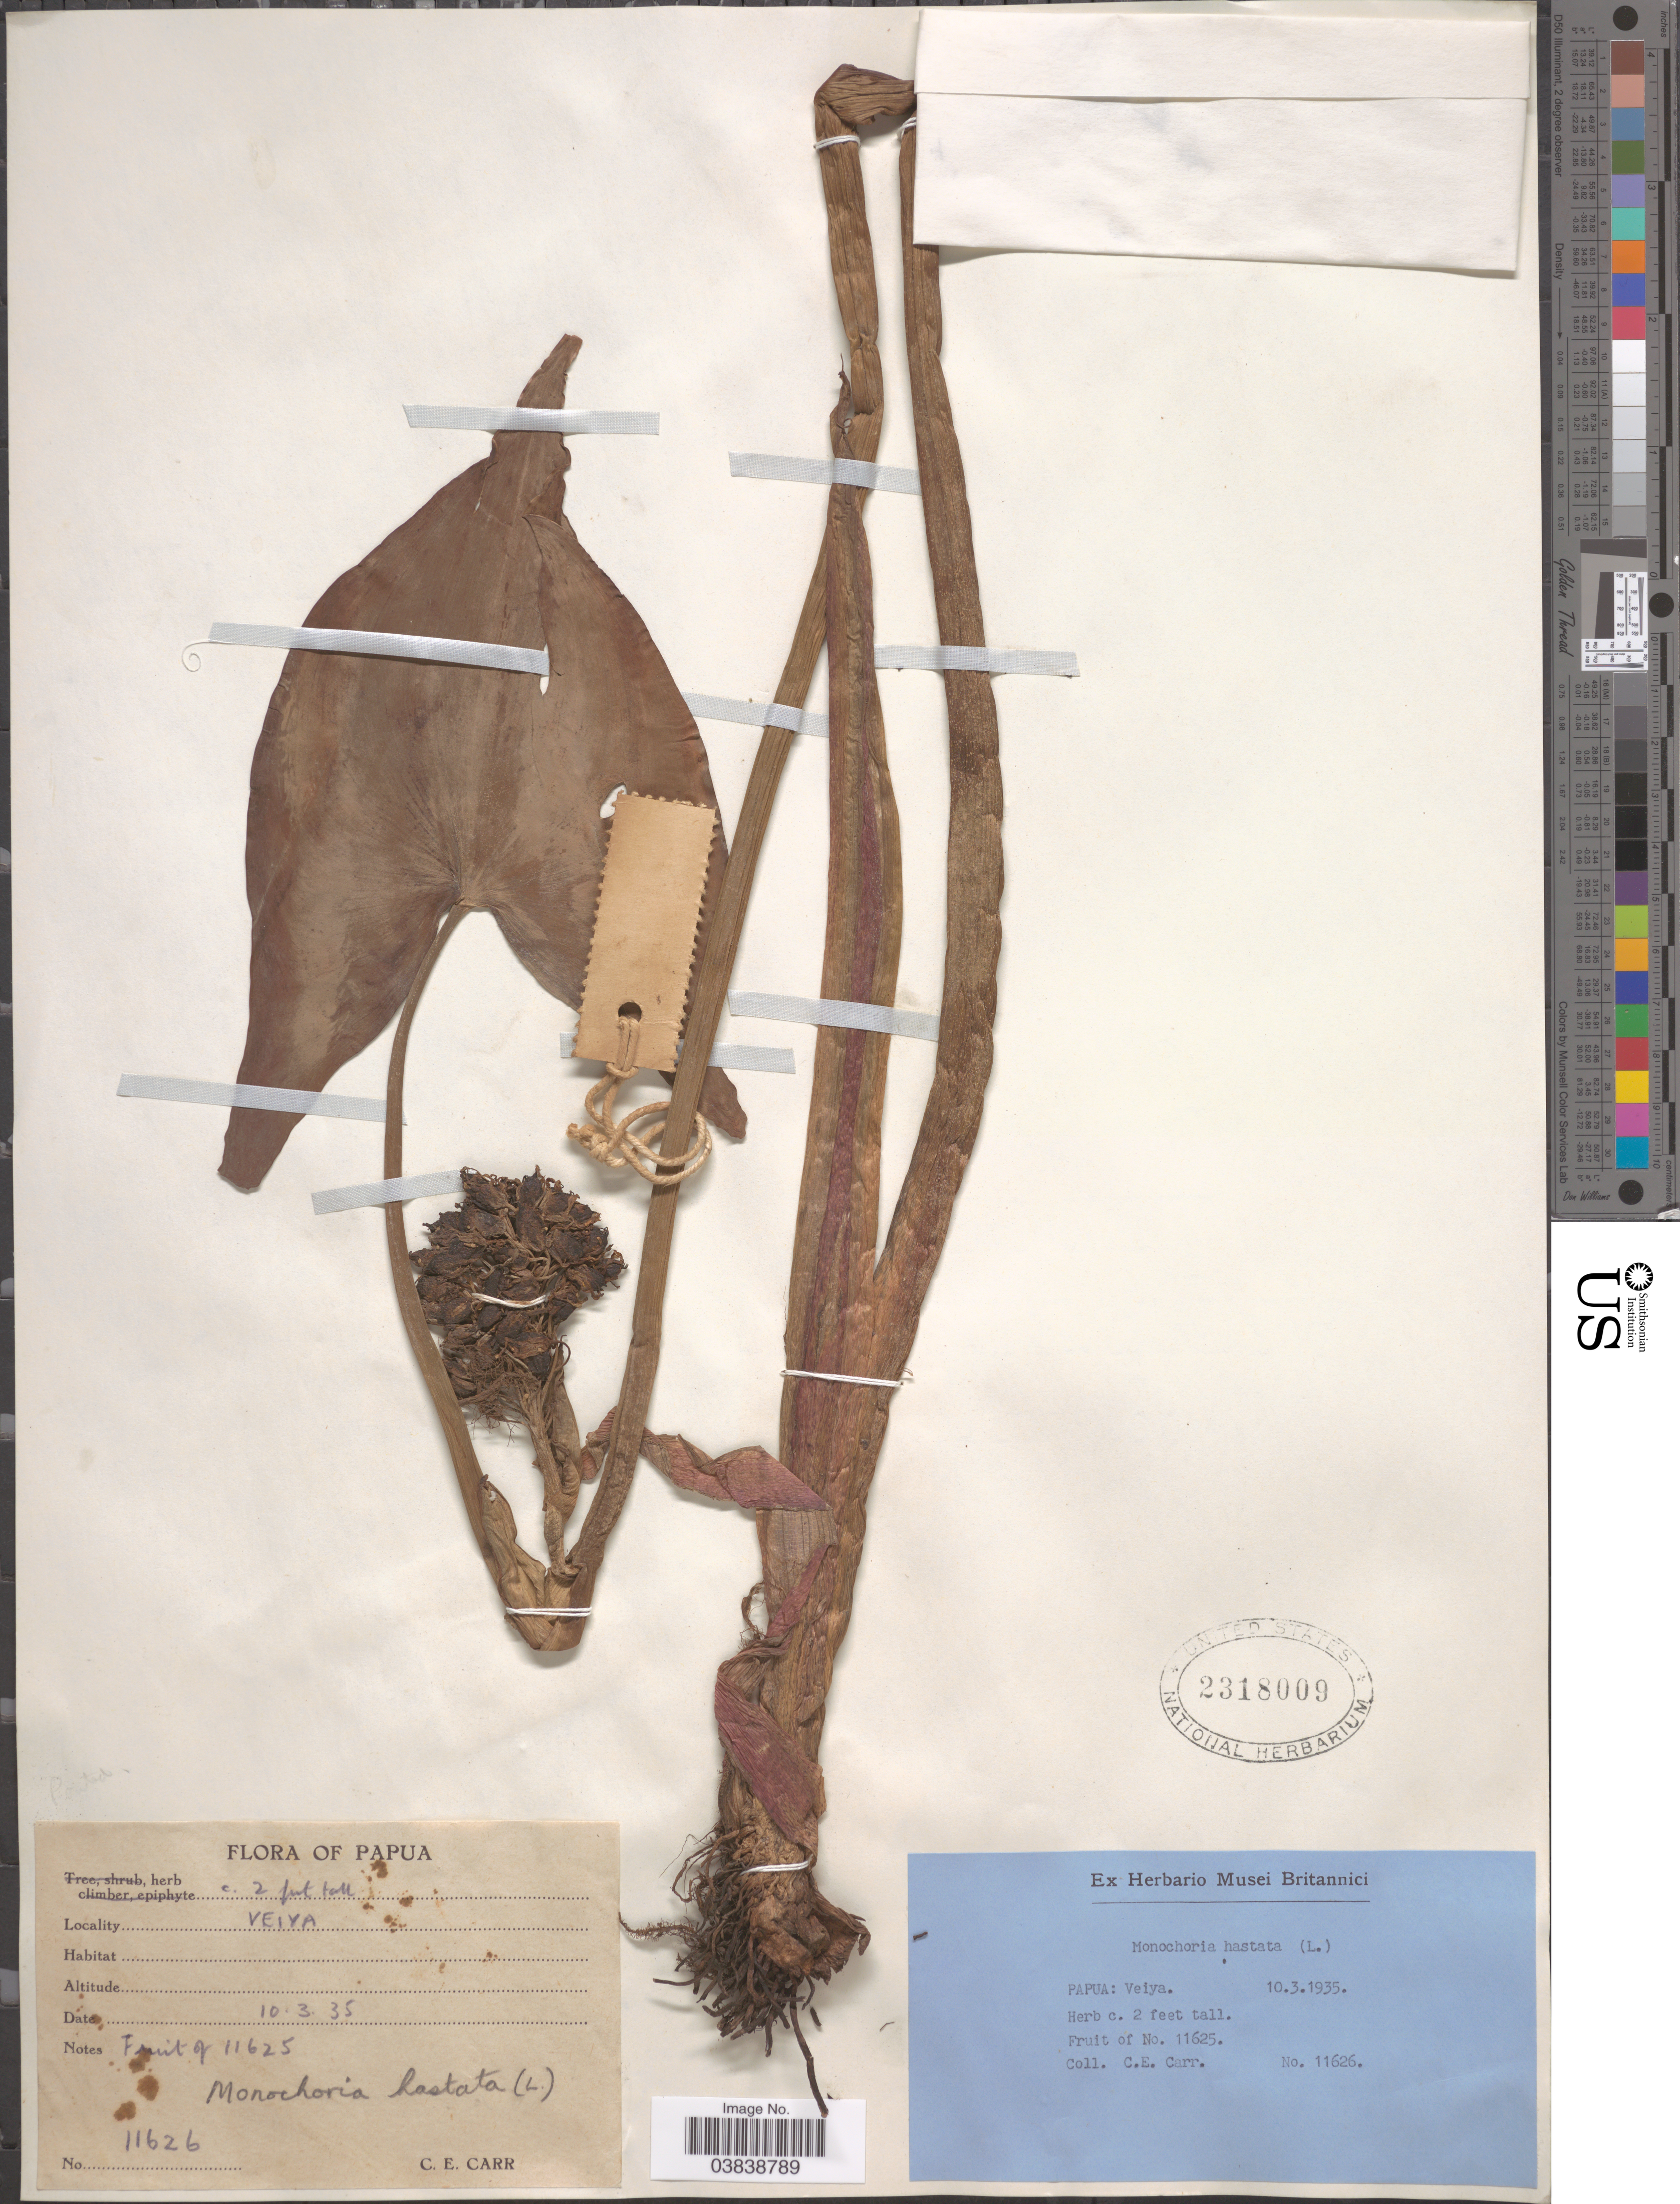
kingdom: Plantae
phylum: Tracheophyta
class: Liliopsida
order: Commelinales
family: Pontederiaceae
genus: Monochoria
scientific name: Monochoria hastata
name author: (L.) Solms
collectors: C. Carr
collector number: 11626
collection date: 1935-03-10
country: Papua New Guinea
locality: Papua: Veiya.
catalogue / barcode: US 2318009